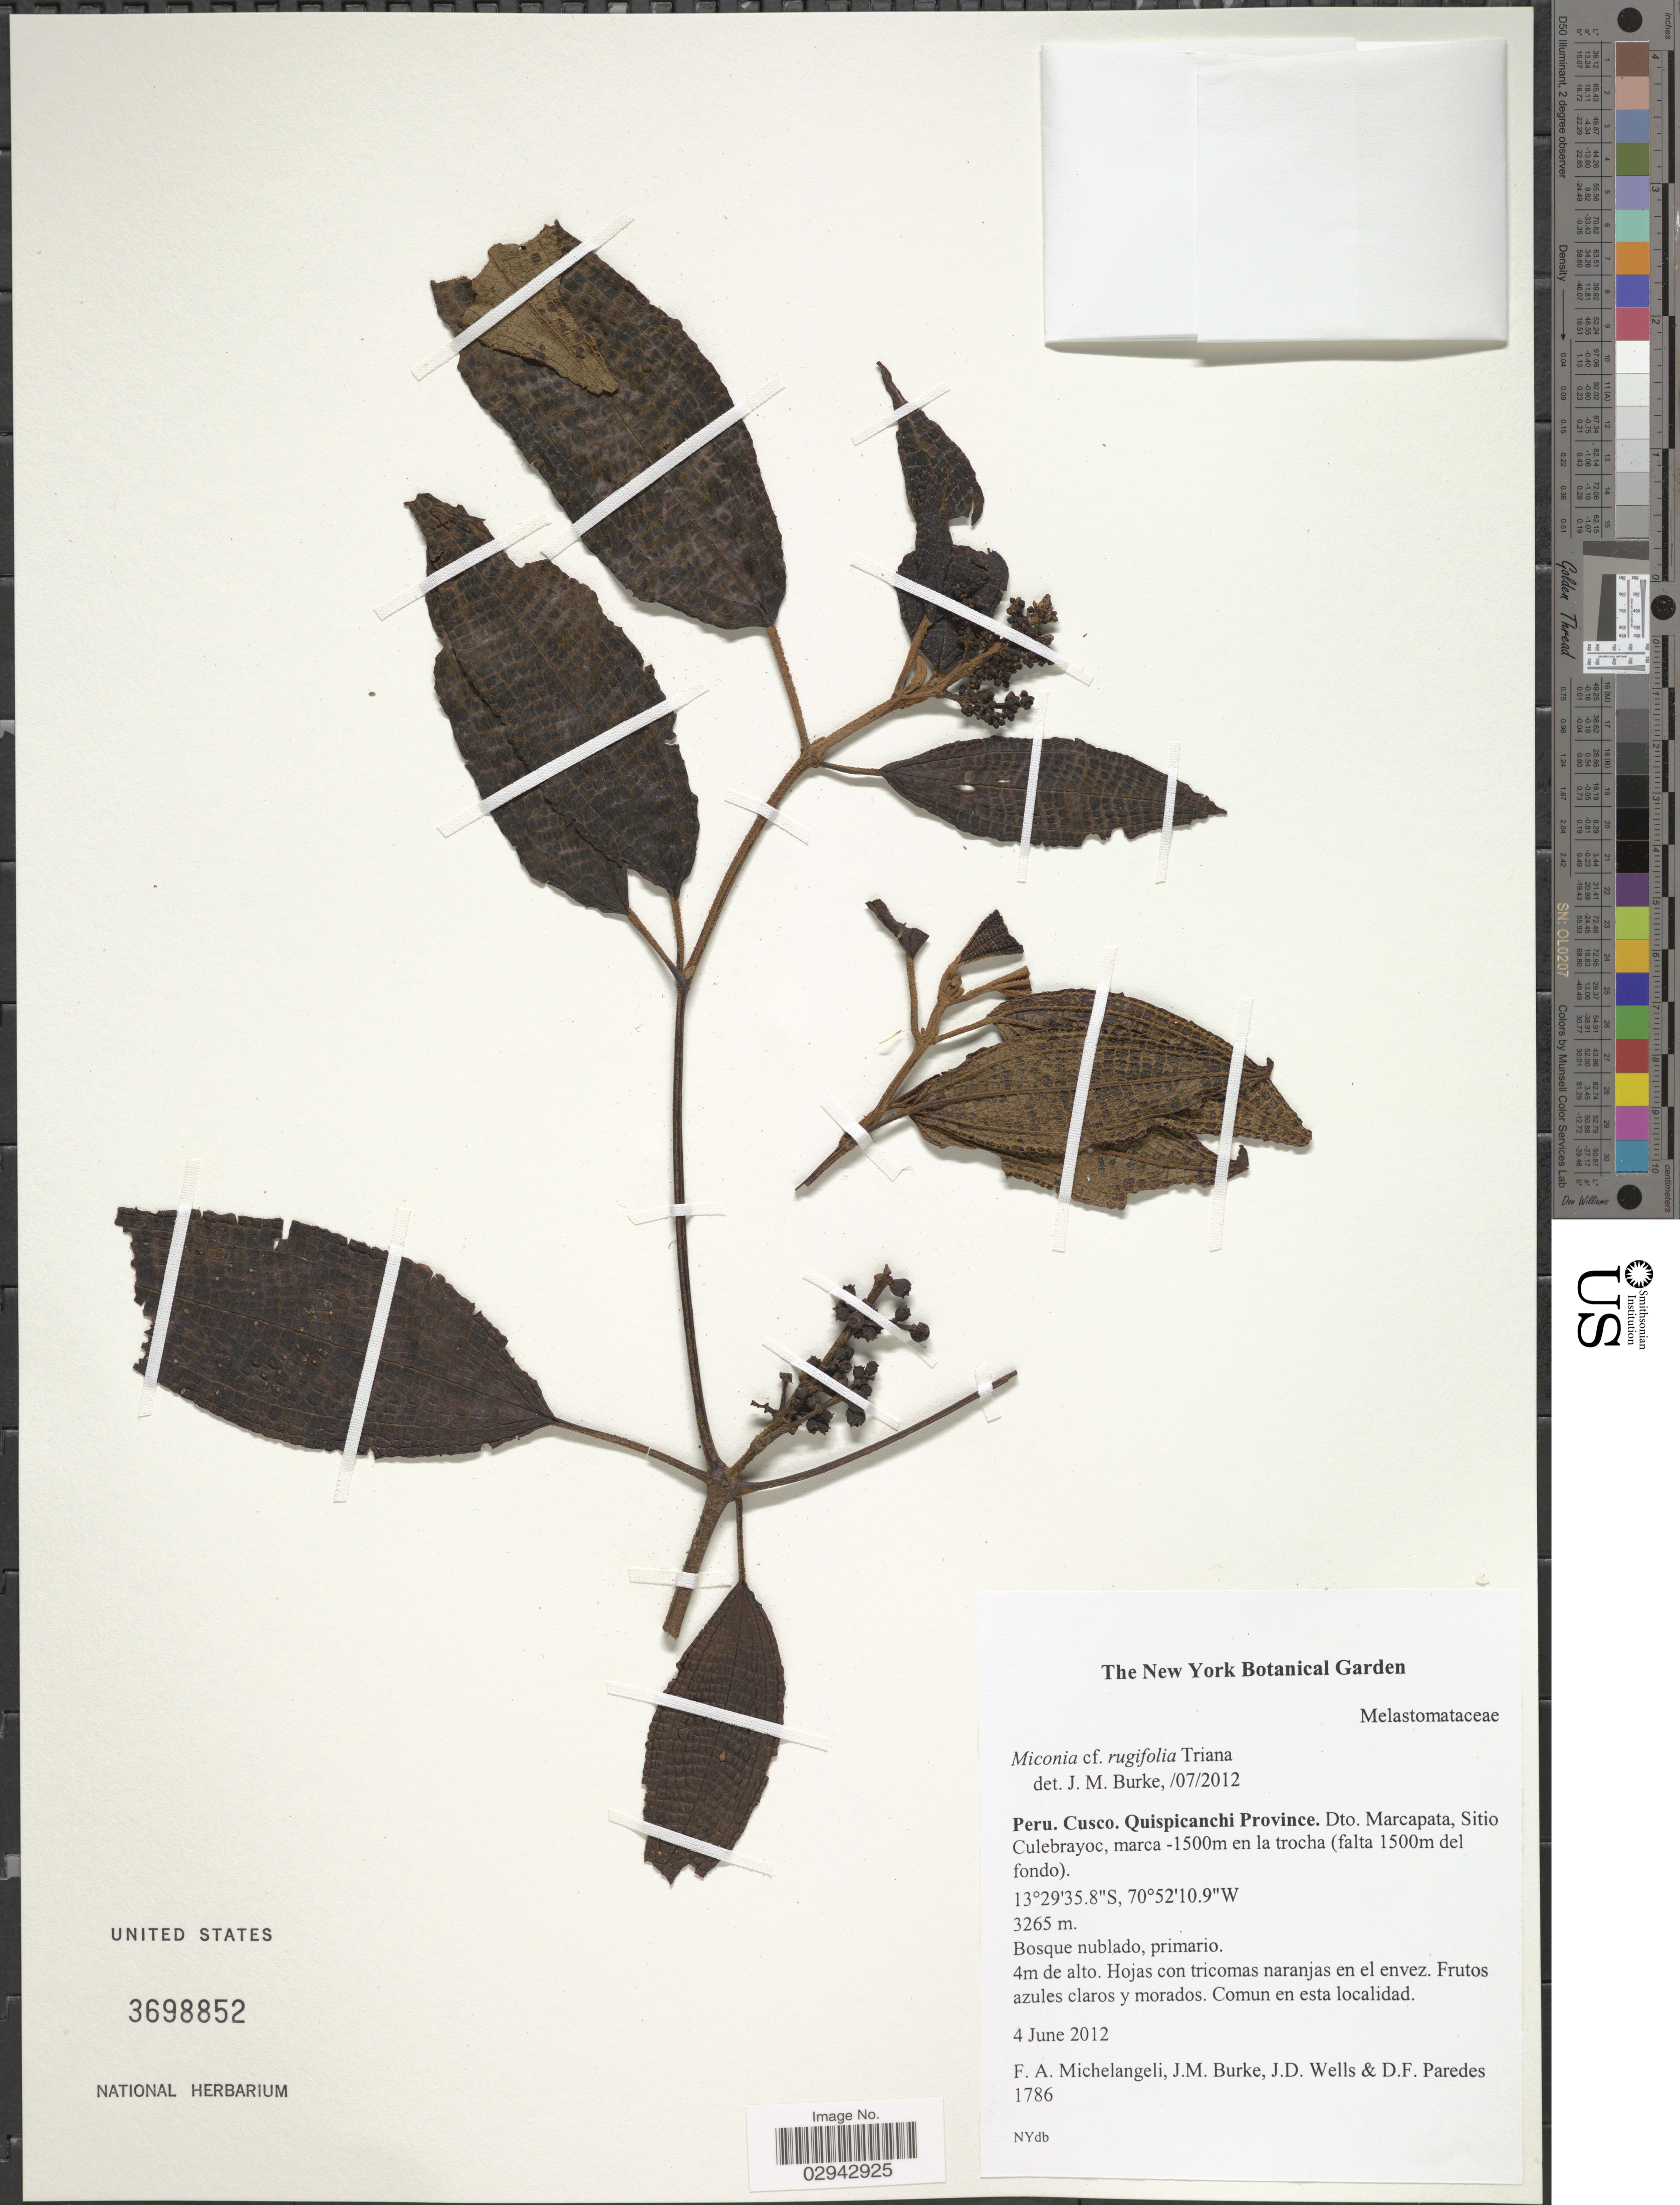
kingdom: Plantae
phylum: Tracheophyta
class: Magnoliopsida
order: Myrtales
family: Melastomataceae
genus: Miconia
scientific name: Miconia rugifolia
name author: Triana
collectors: F. A. Michelangeli, Jac. M. Burke, J. Wells & D. Paredes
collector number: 1786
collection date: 2012-06-04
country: Peru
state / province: Cusco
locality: Quispicanchis Province. Dto. Marcapata, Sitio Culebrayoc, marca - 1500 m en la trocha (falta 1500m del fondo).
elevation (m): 3265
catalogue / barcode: US 3698852